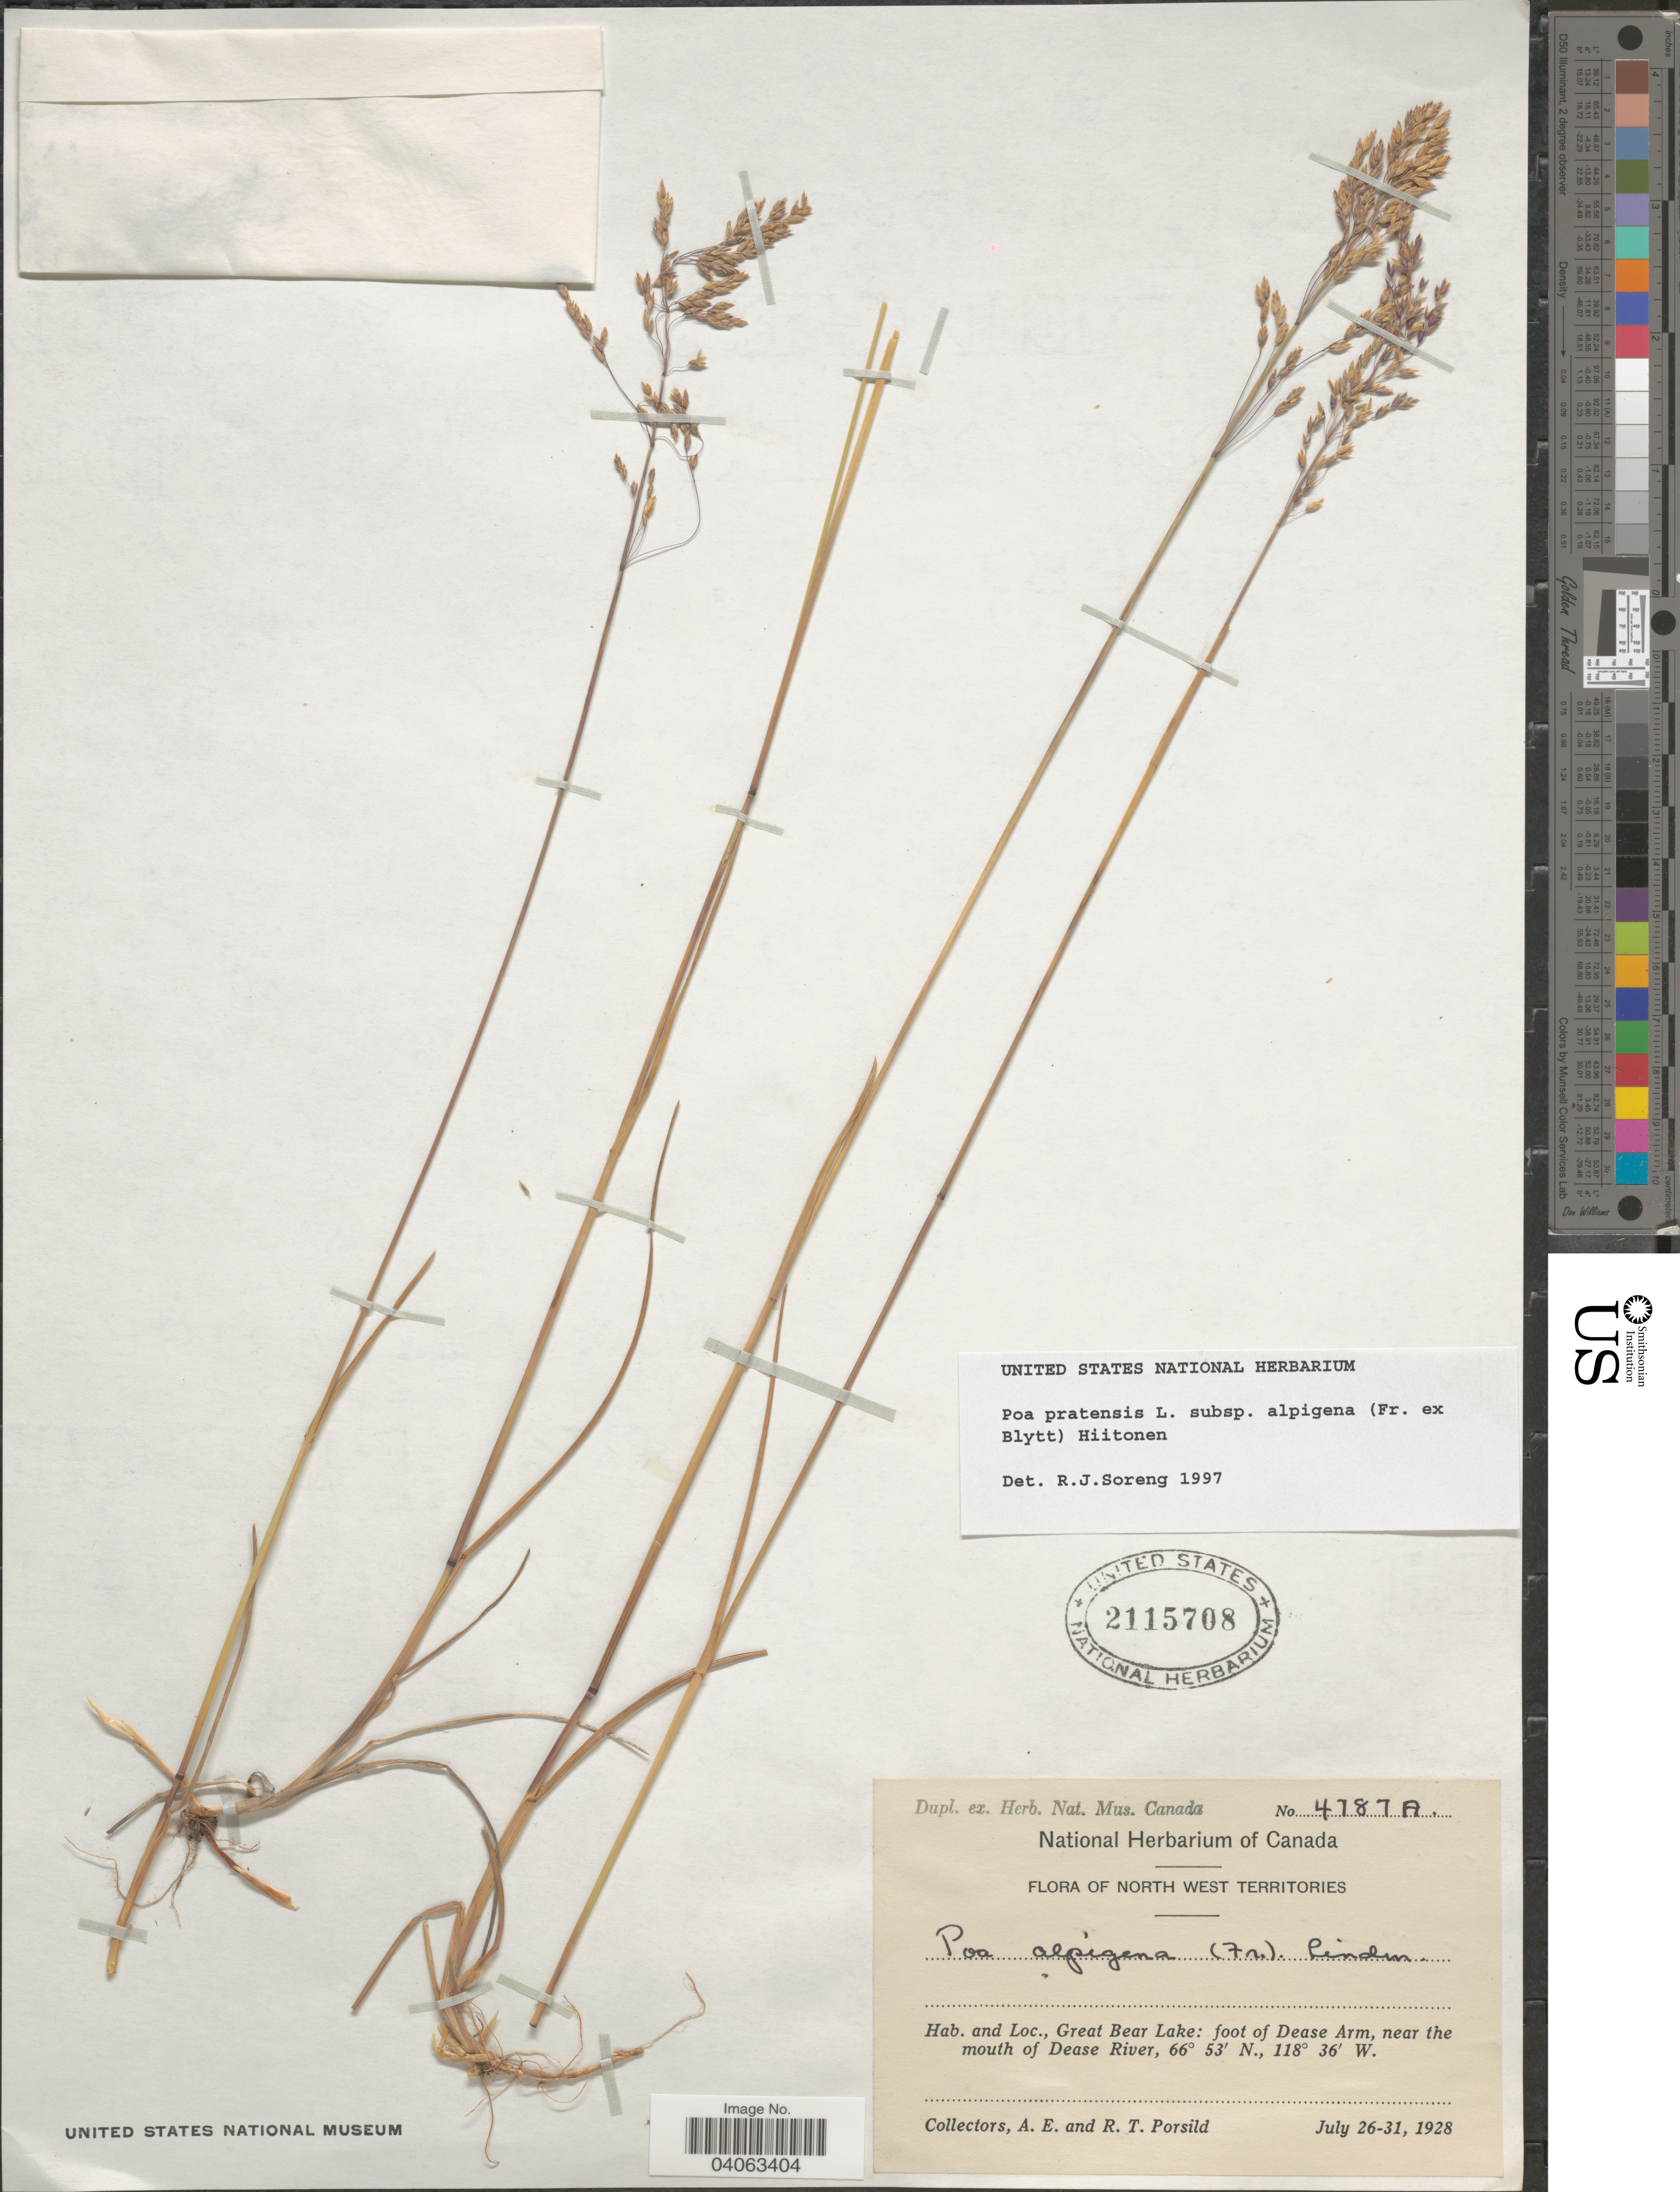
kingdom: Plantae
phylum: Tracheophyta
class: Liliopsida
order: Poales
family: Poaceae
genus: Poa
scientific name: Poa pratensis subsp. alpigena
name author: (Lindm.) Hiitonen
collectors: A. E. Porsild & R. T. Porsild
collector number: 4787A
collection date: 1928-07-26/1928-07-31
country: Canada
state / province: Northwest Territories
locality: Great Bear Lake: foot of Dease Arm, near the mouth of Dease River.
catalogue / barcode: US 2115708